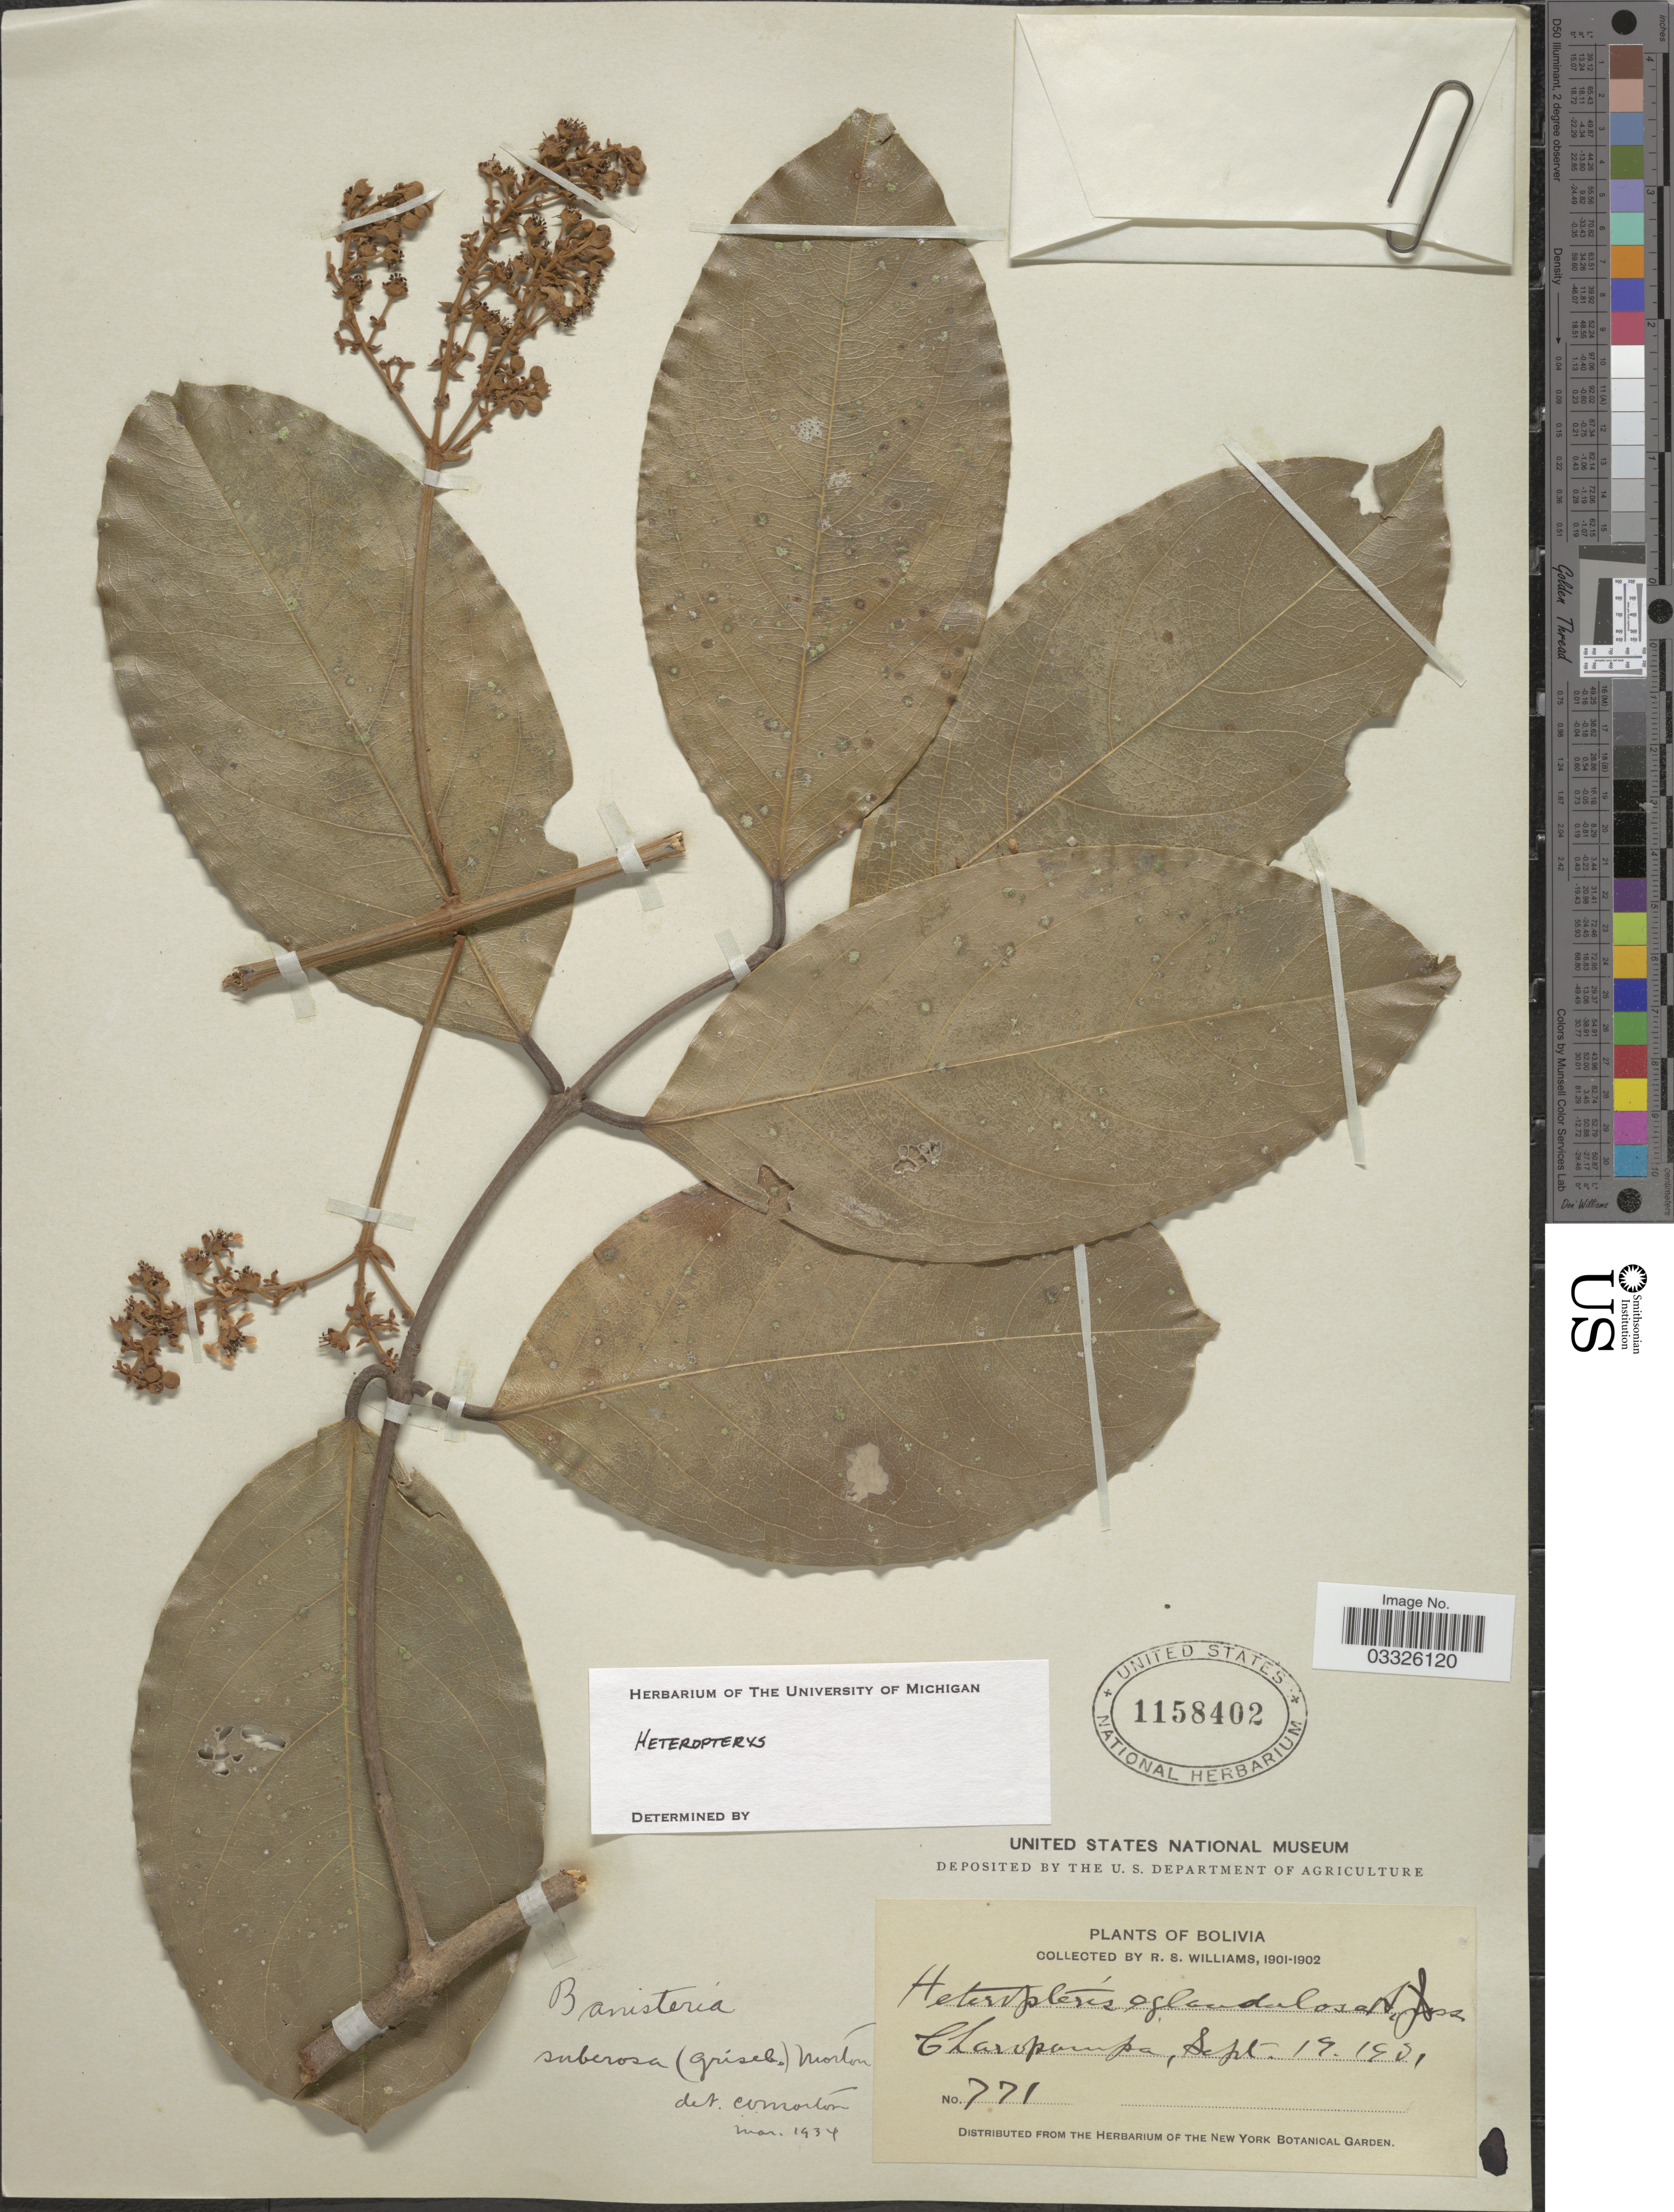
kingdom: Plantae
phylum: Tracheophyta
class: Magnoliopsida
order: Malpighiales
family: Malpighiaceae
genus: Heteropterys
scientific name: Heteropterys sp.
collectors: R. S. Williams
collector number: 771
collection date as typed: Sep. 19, 1901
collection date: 1901-09-19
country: Bolivia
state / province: La Páz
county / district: Larecaja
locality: Charopampa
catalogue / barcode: US 1158402